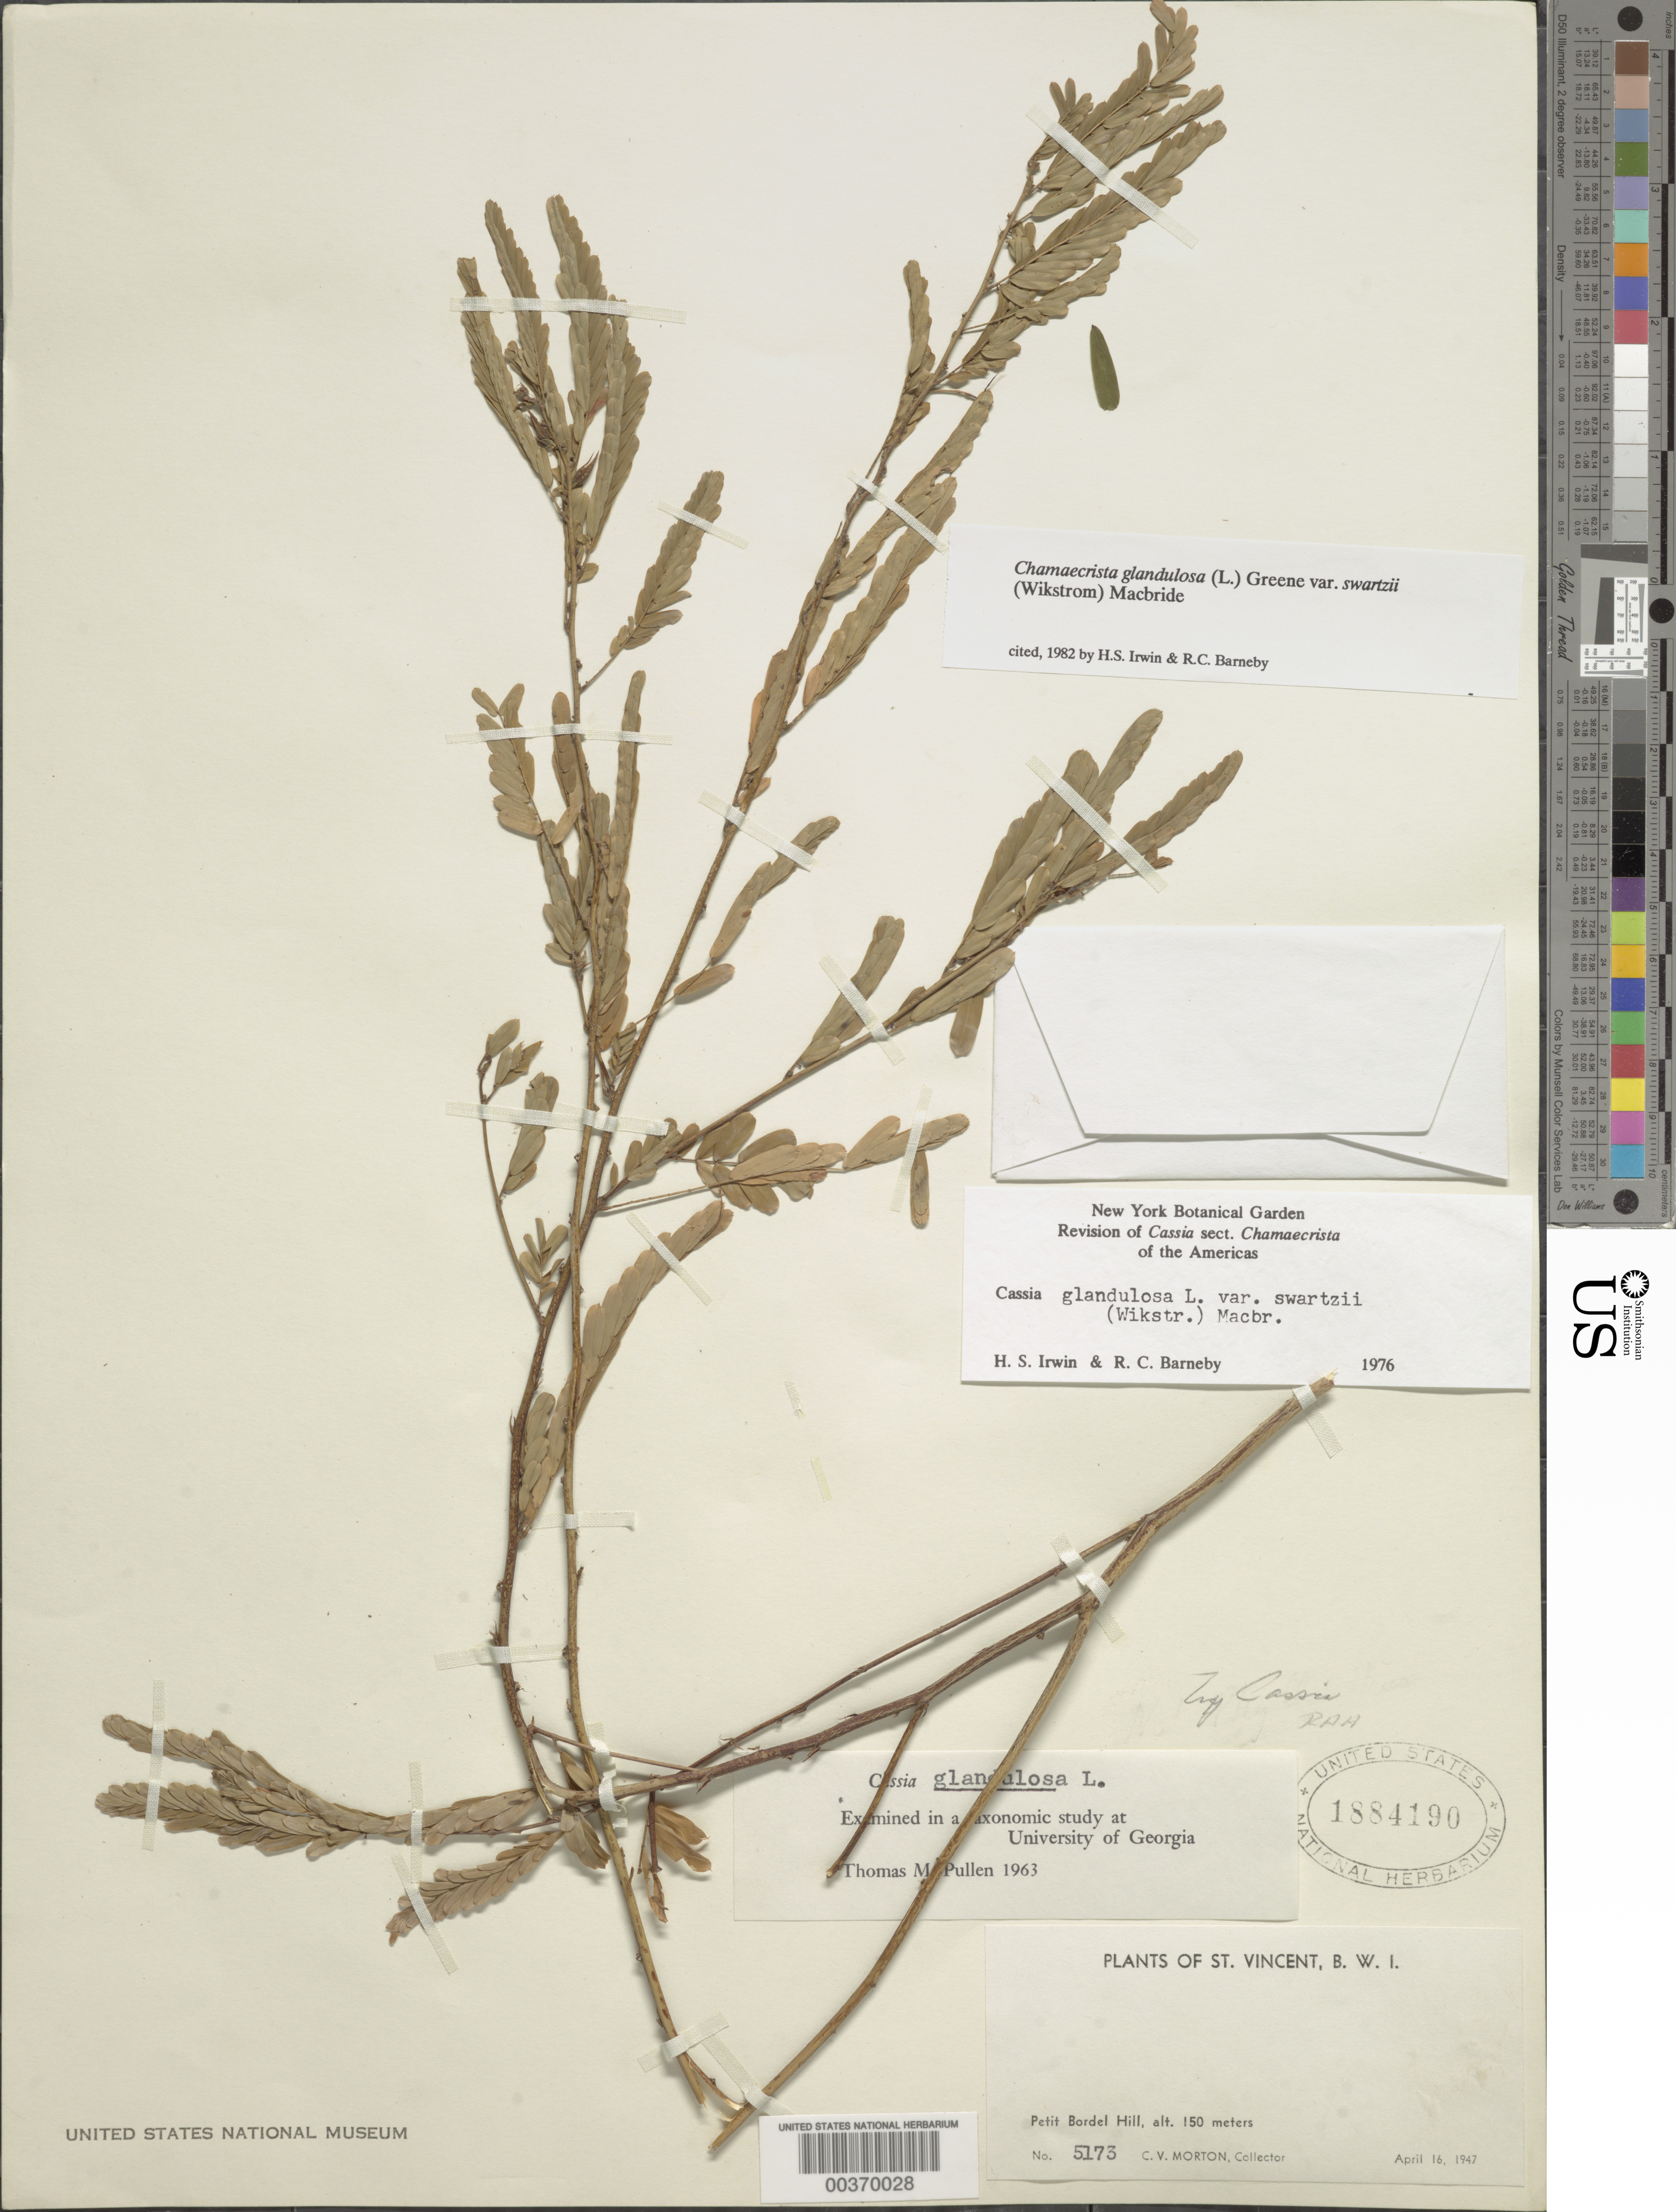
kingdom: Plantae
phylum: Tracheophyta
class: Magnoliopsida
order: Fabales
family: Fabaceae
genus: Chamaecrista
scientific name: Chamaecrista glandulosa var. swartzii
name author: (Wikstr.) H.S. Irwin & Barneby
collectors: C. V. Morton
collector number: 5173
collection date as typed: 16 Apr 1947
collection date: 1947-04-16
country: St. Vincent - Grenadines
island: St. Vincent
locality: Petit bordel hill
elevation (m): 150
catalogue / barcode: US 1884190